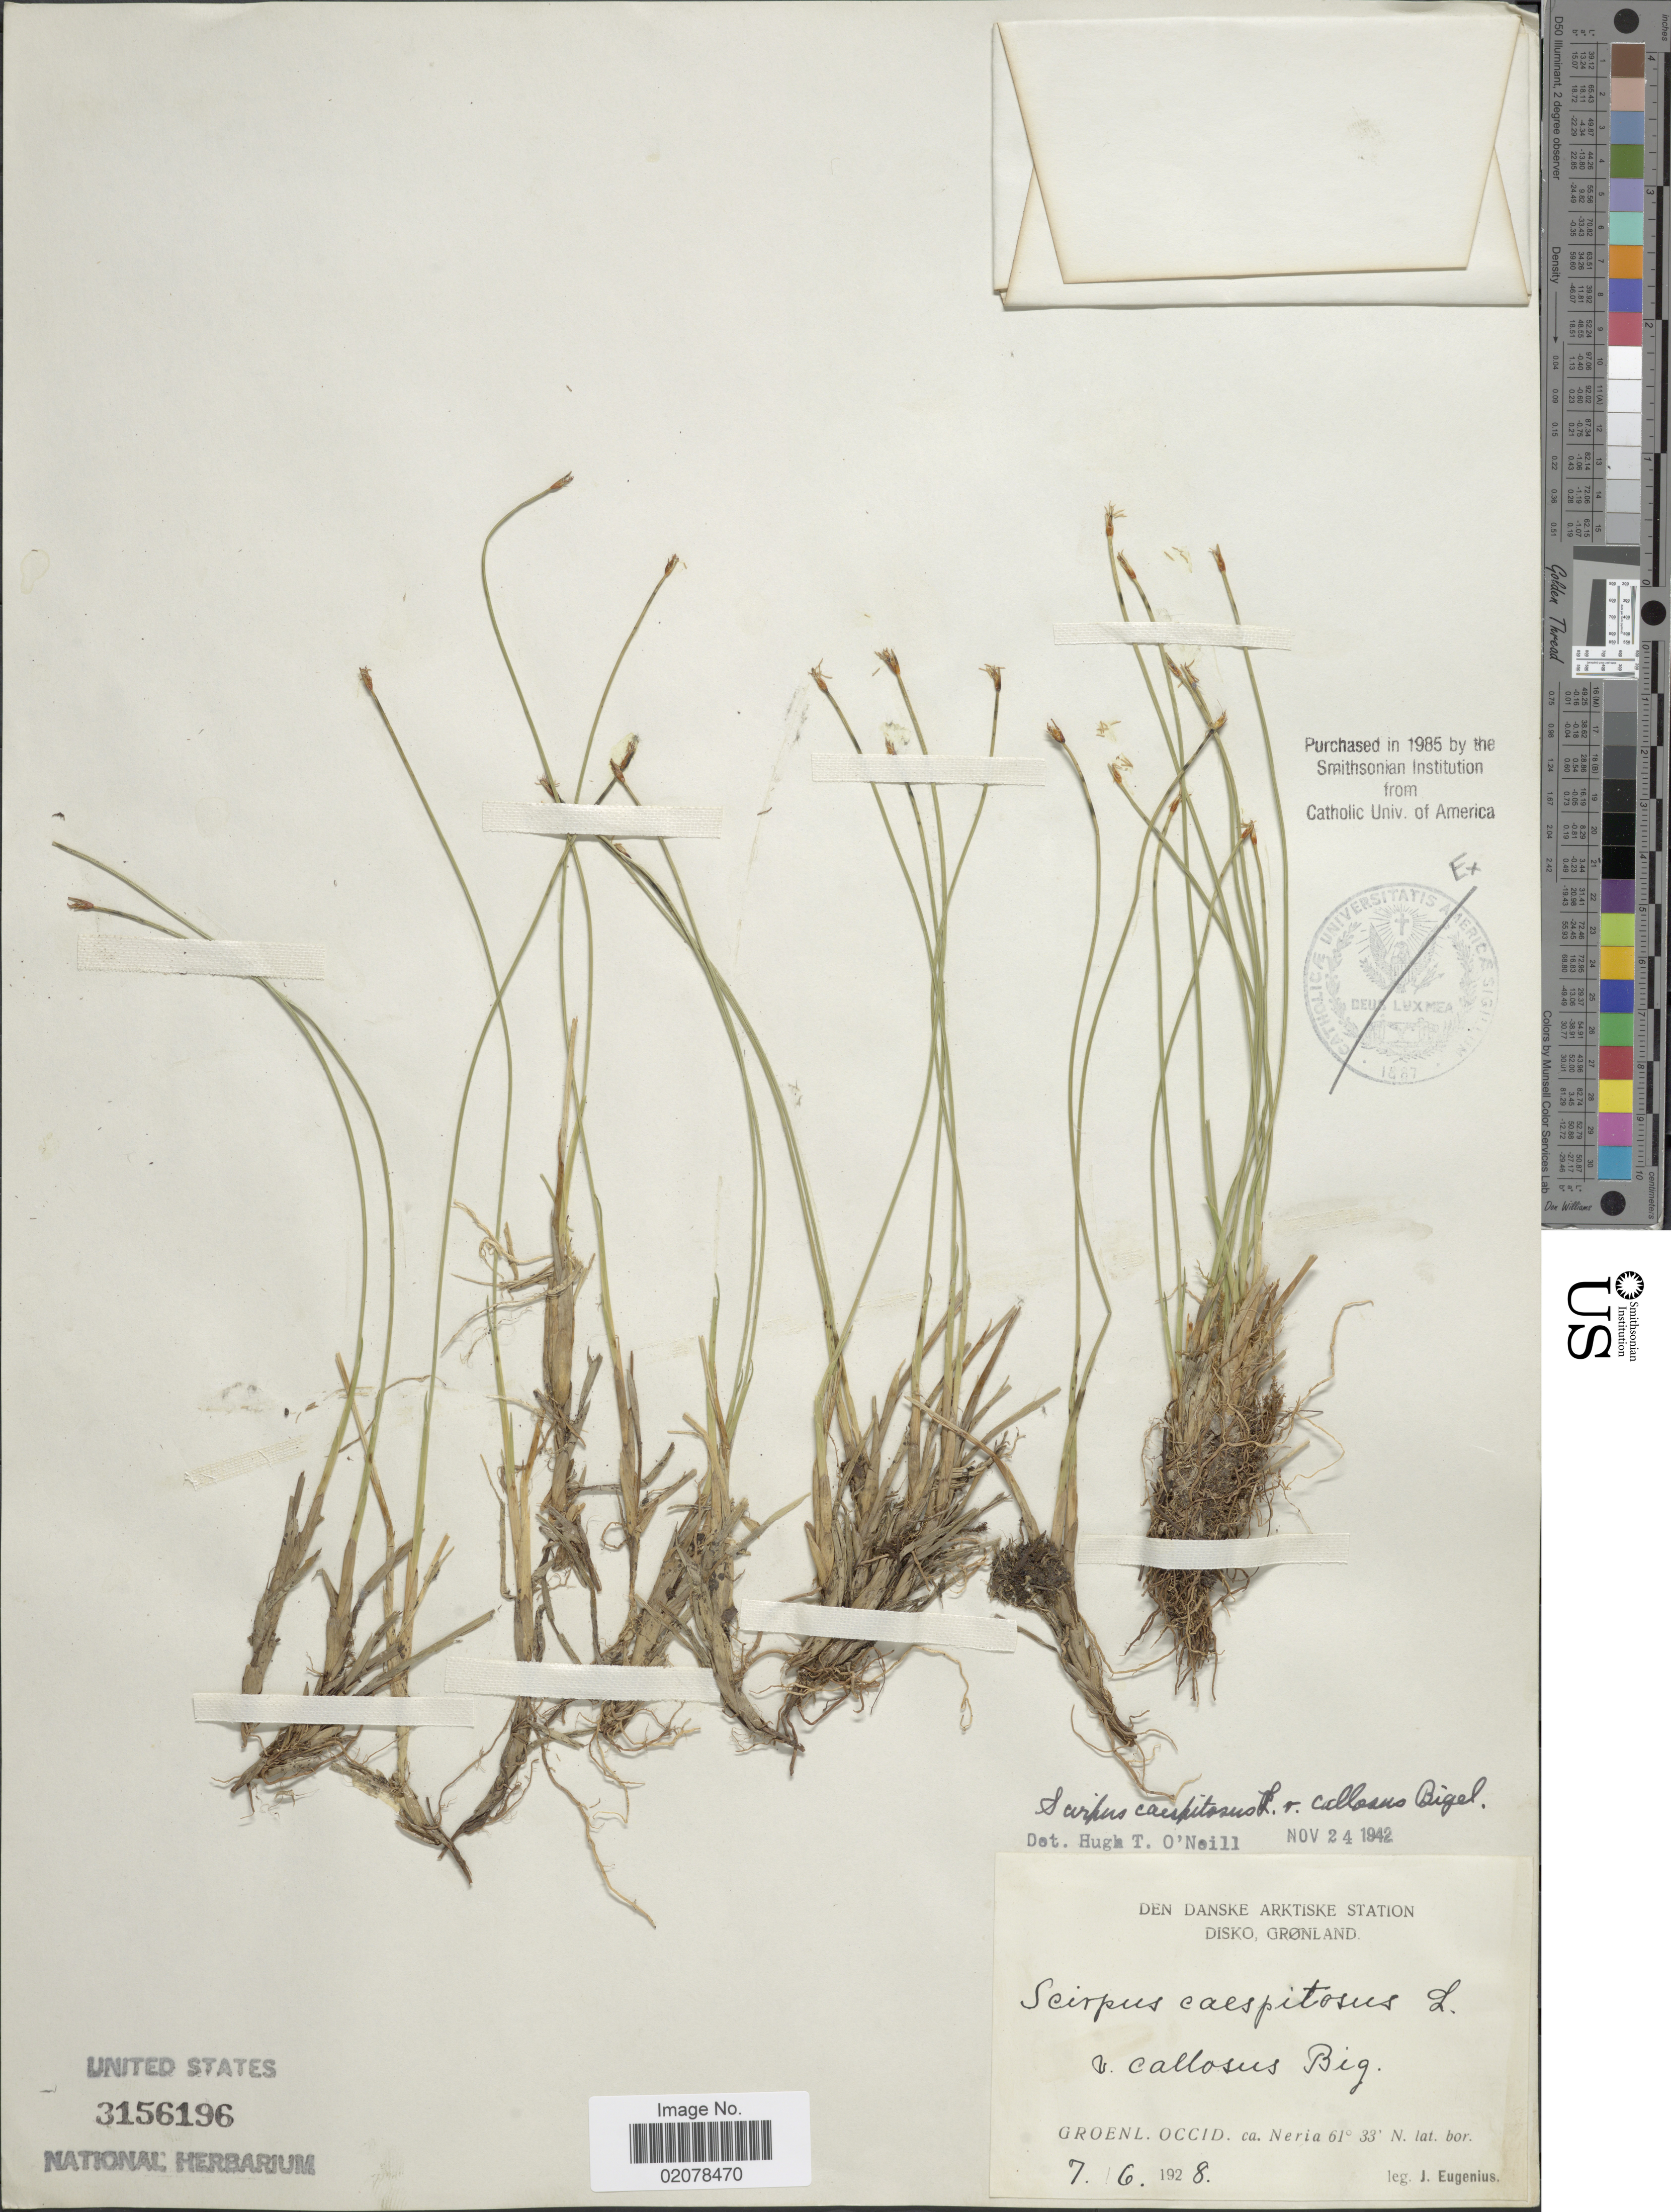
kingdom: Plantae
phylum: Tracheophyta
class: Liliopsida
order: Poales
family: Cyperaceae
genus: Trichophorum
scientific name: Trichophorum cespitosum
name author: (L.) Hartm.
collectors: J. Eugenius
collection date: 1928-06-07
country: Greenland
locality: Den Danse Arktiske Station Disko, Neria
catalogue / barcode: US 3156196